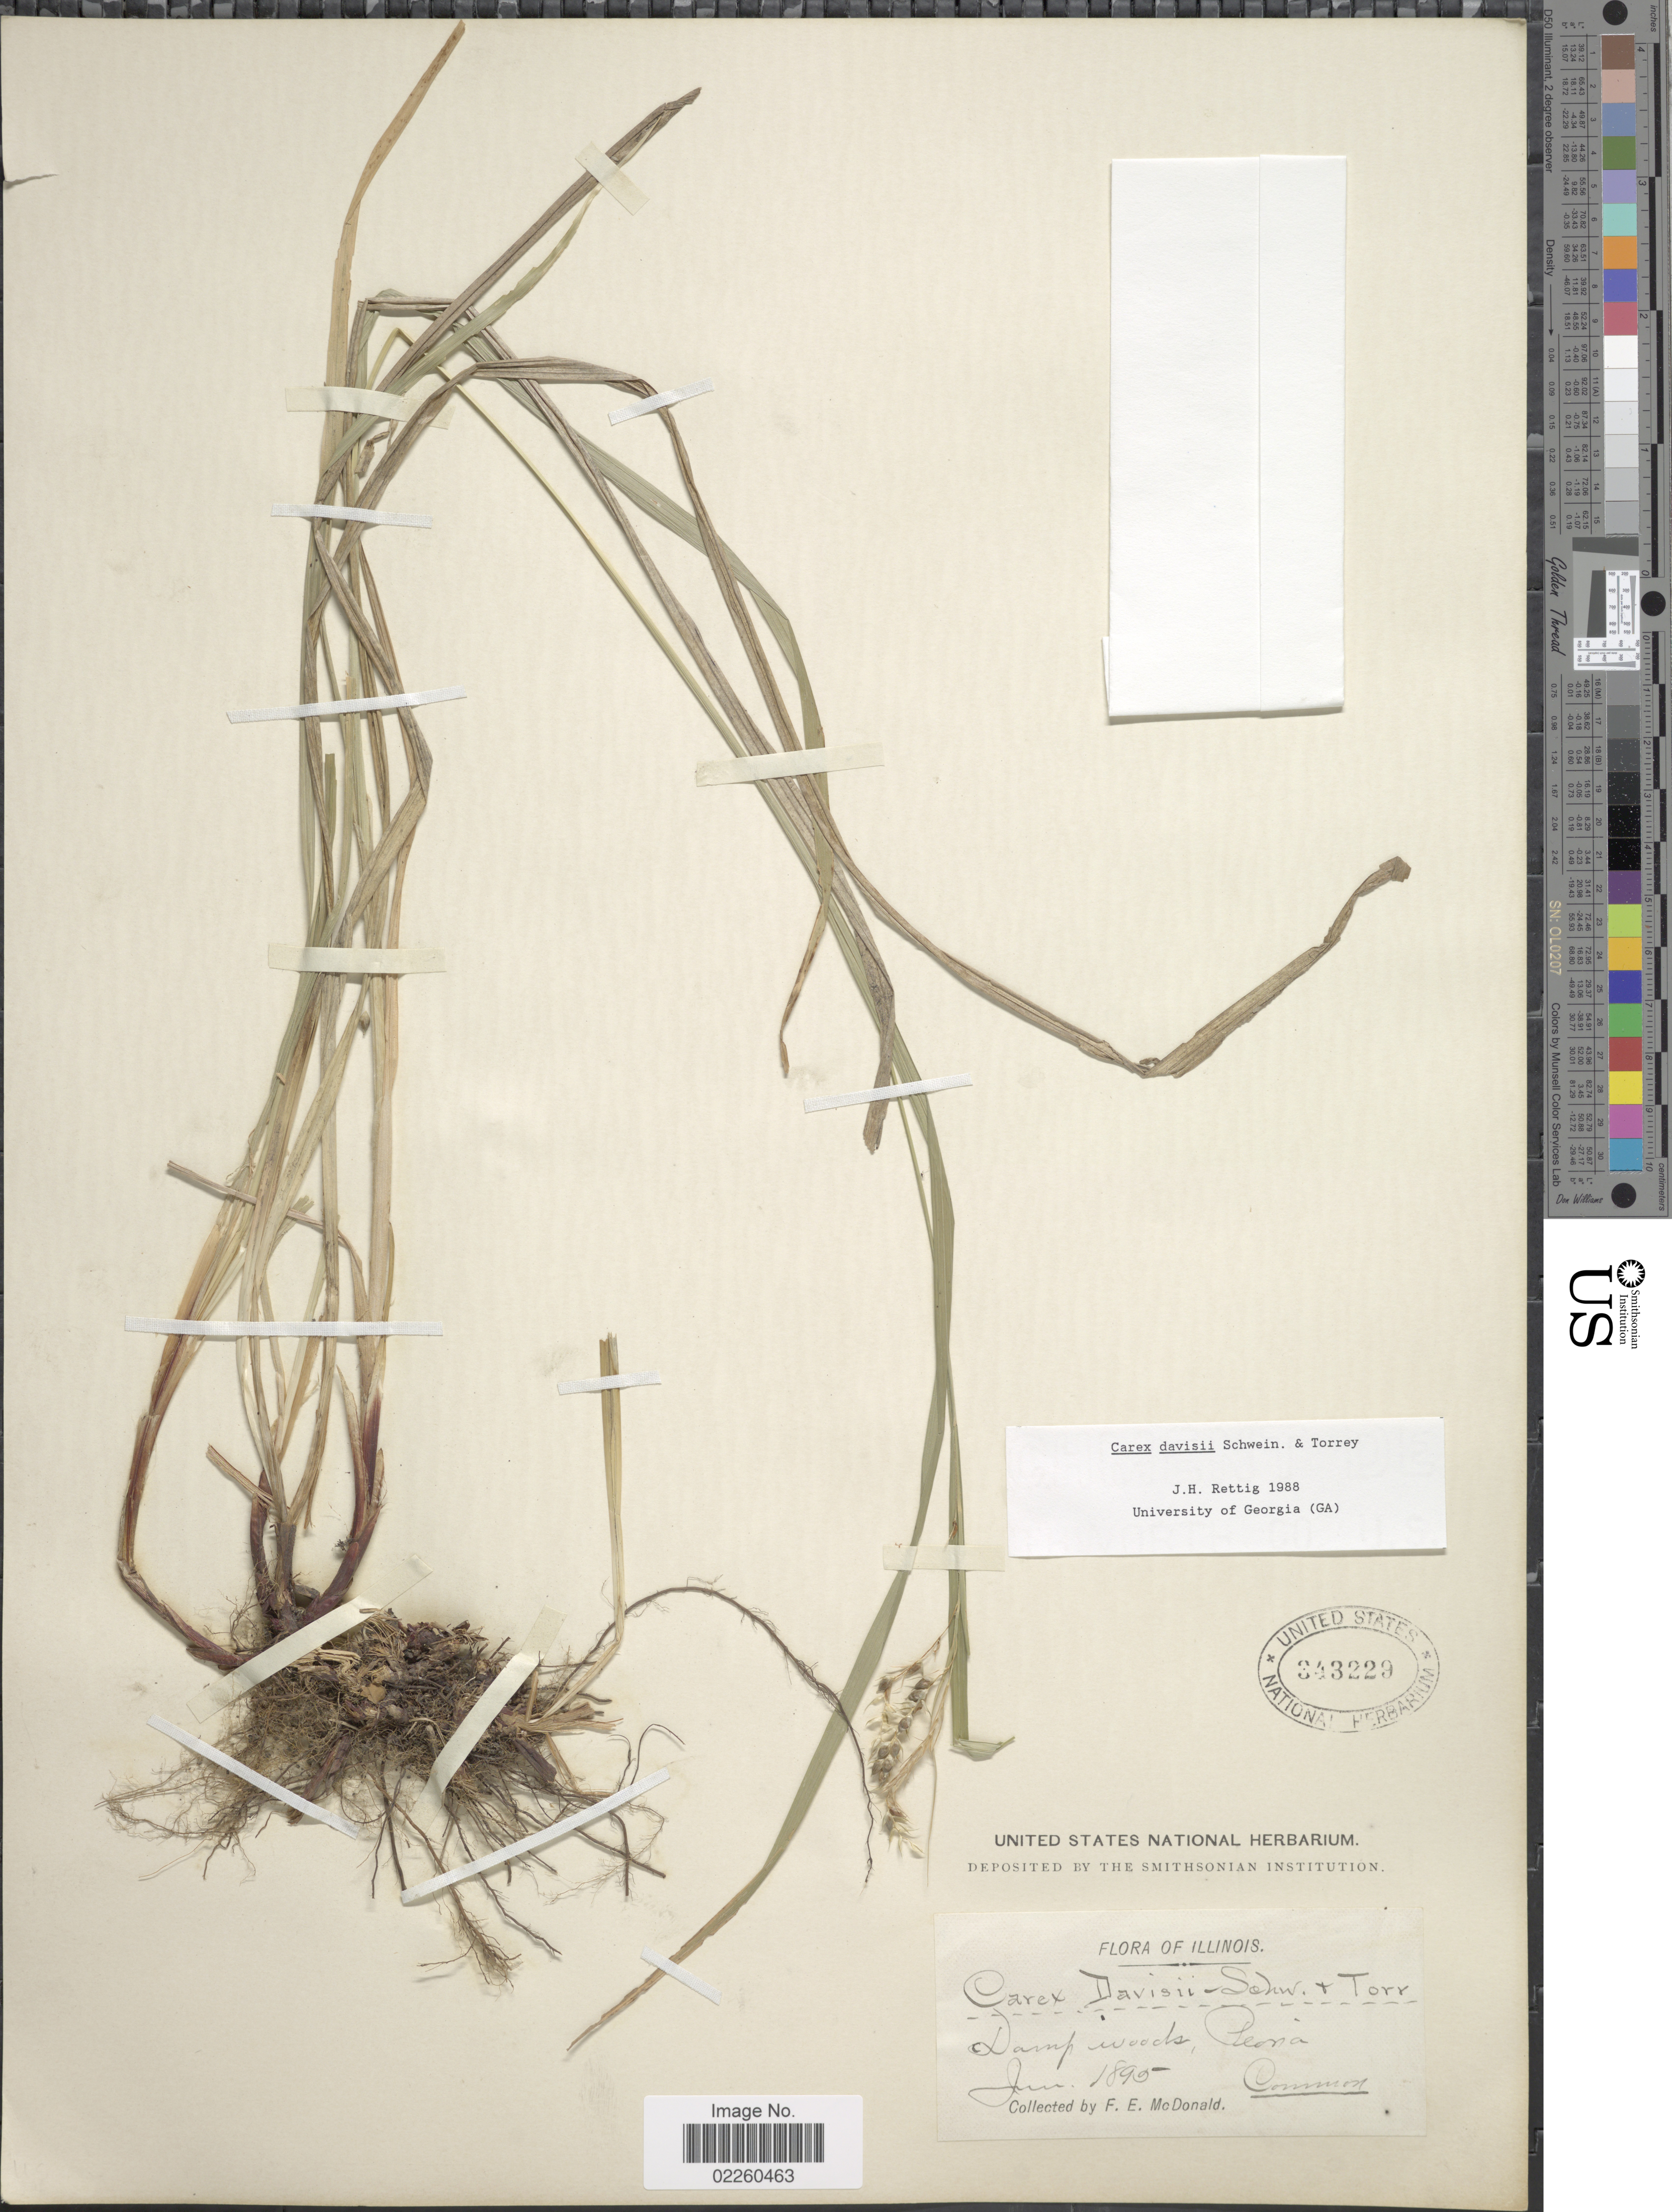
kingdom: Plantae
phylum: Tracheophyta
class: Liliopsida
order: Poales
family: Cyperaceae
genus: Carex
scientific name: Carex davisii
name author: Schwein. & Torr.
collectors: F. E. McDonald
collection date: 1895-06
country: United States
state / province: Illinois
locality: Damp woods, Peoria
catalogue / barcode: US 343229